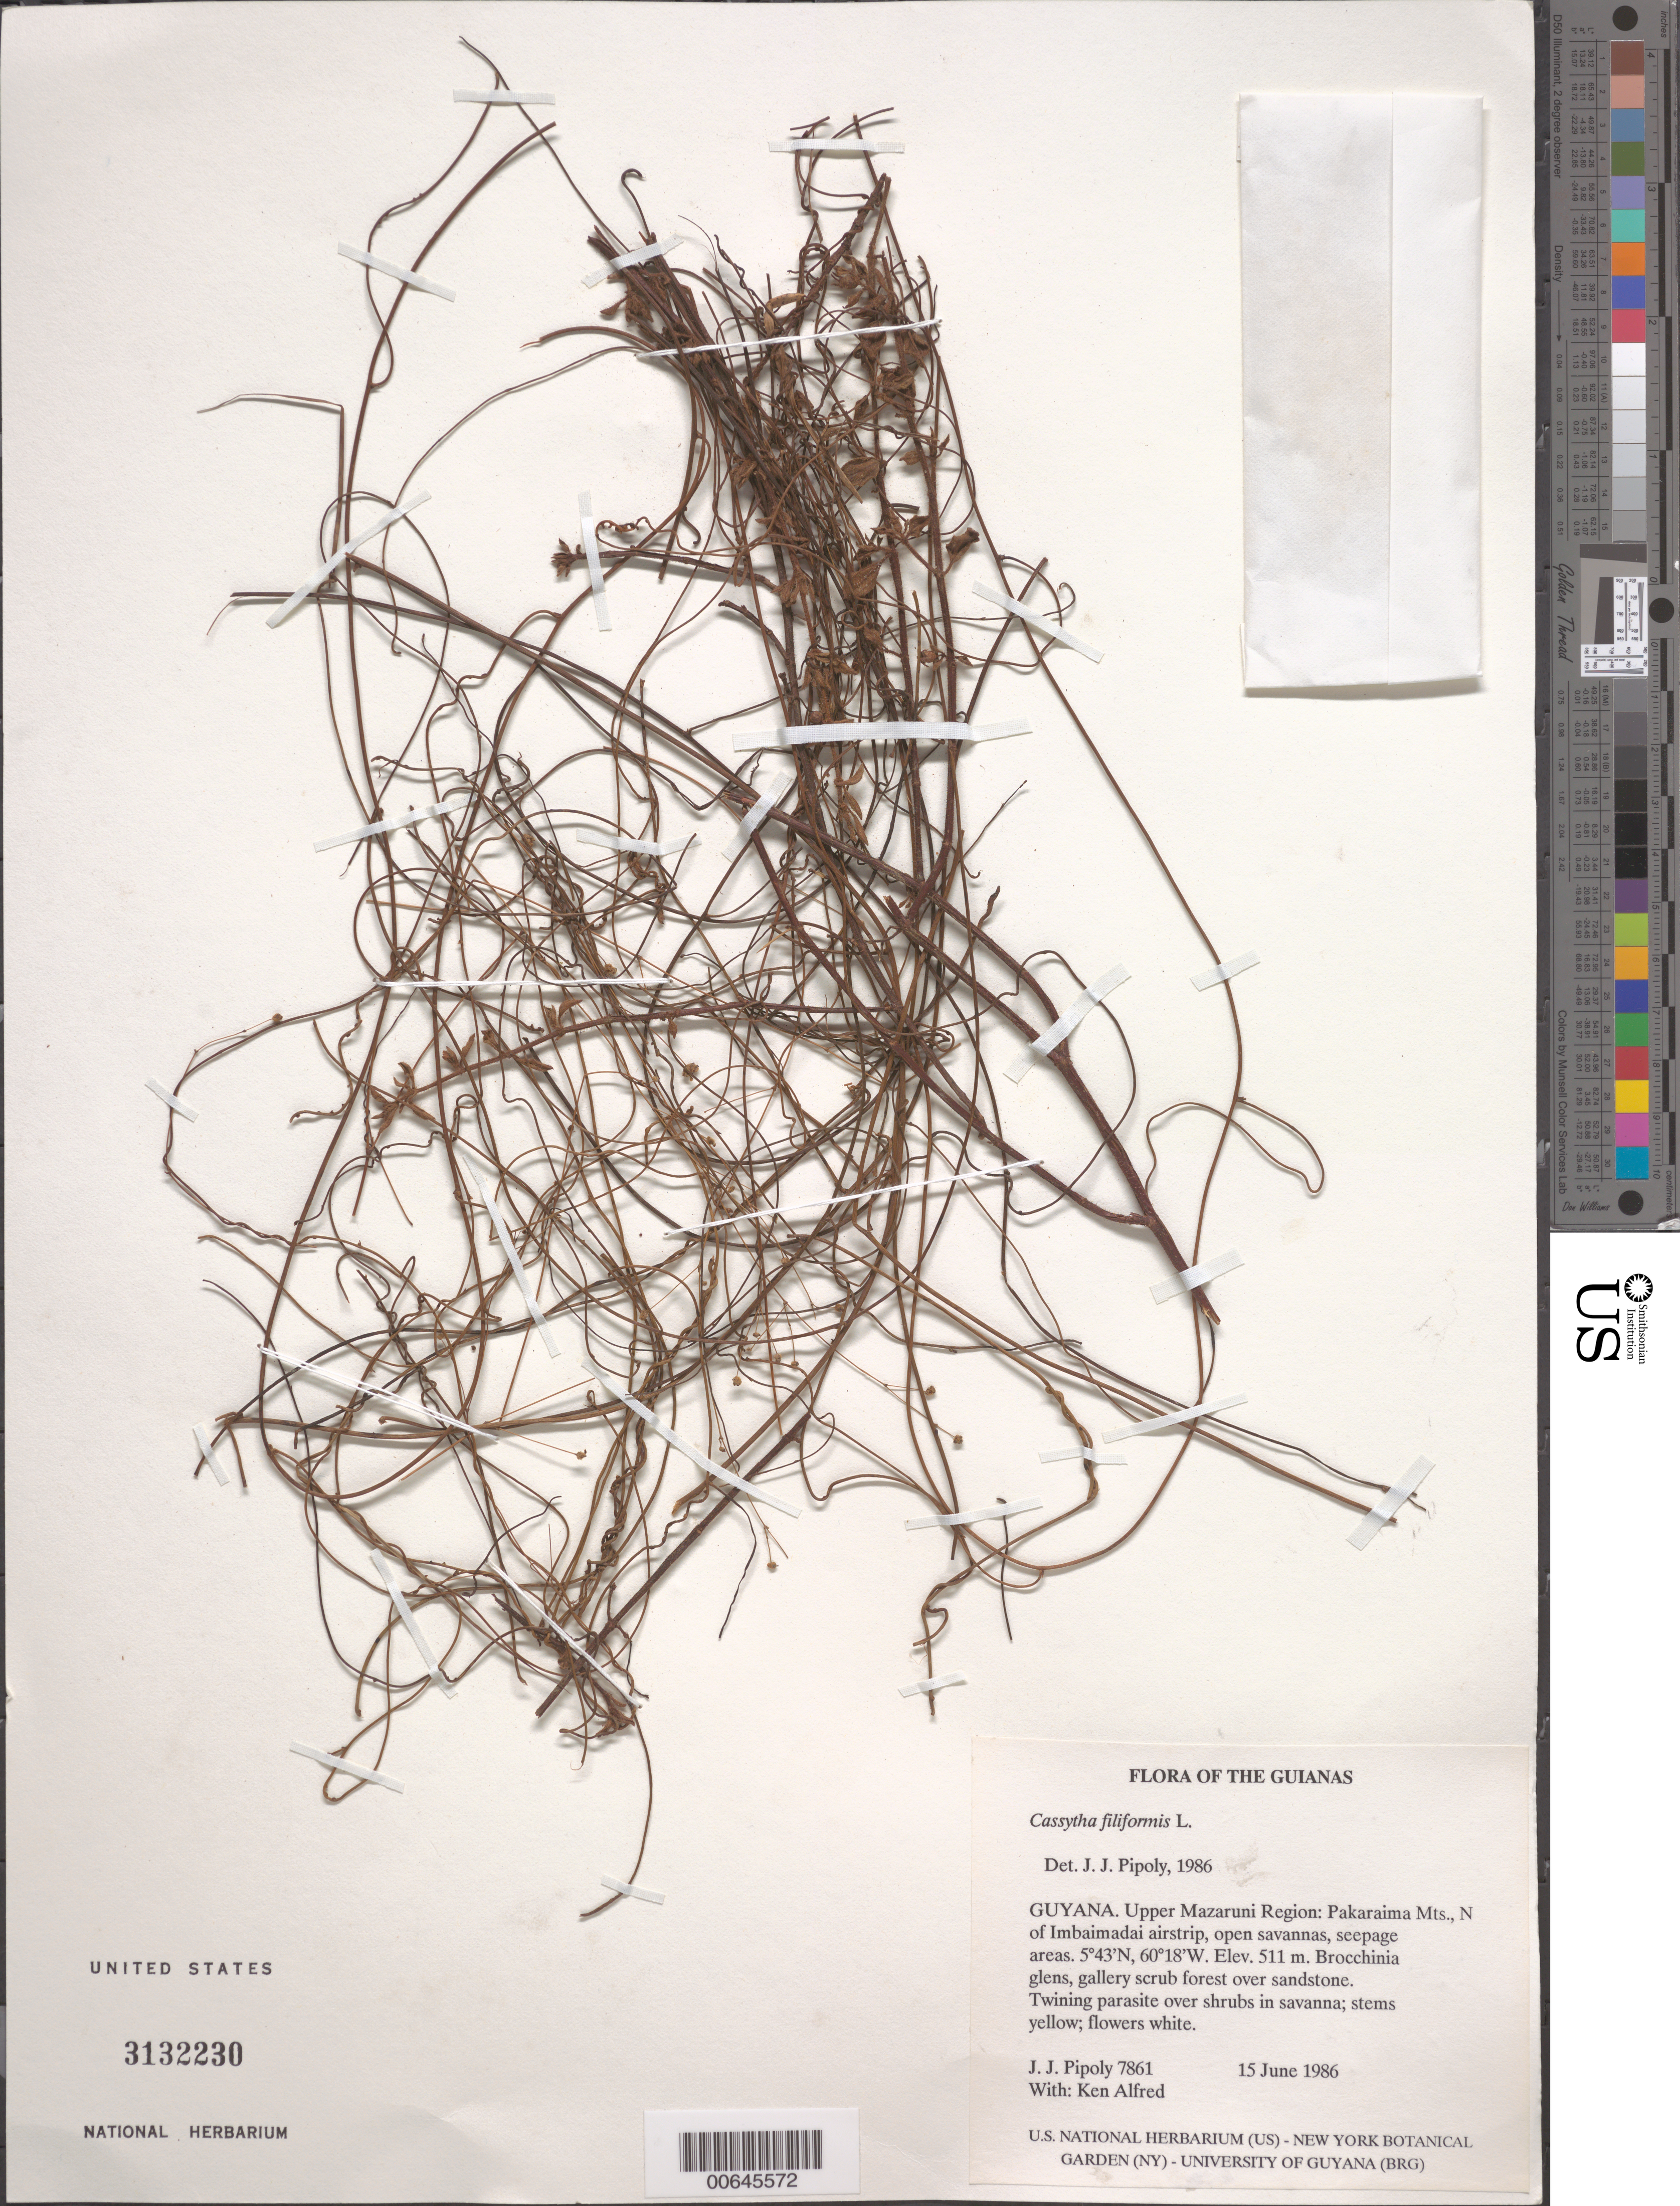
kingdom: Plantae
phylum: Tracheophyta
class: Magnoliopsida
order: Laurales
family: Lauraceae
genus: Cassytha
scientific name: Cassytha filiformis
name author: L.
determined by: Pipoly, J. J., III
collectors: J. J. Pipoly & K. Alfred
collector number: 7861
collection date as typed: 15 June 1986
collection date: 1986-06-15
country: Guyana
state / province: Cuyuni-Mazaruni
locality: Pakaraima Mts., N of Imbaimadai airstrip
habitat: Open savannas, seepage areas, Brocchinia glens, gallery scrub forest over sandstone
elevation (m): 511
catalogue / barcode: US 3132230